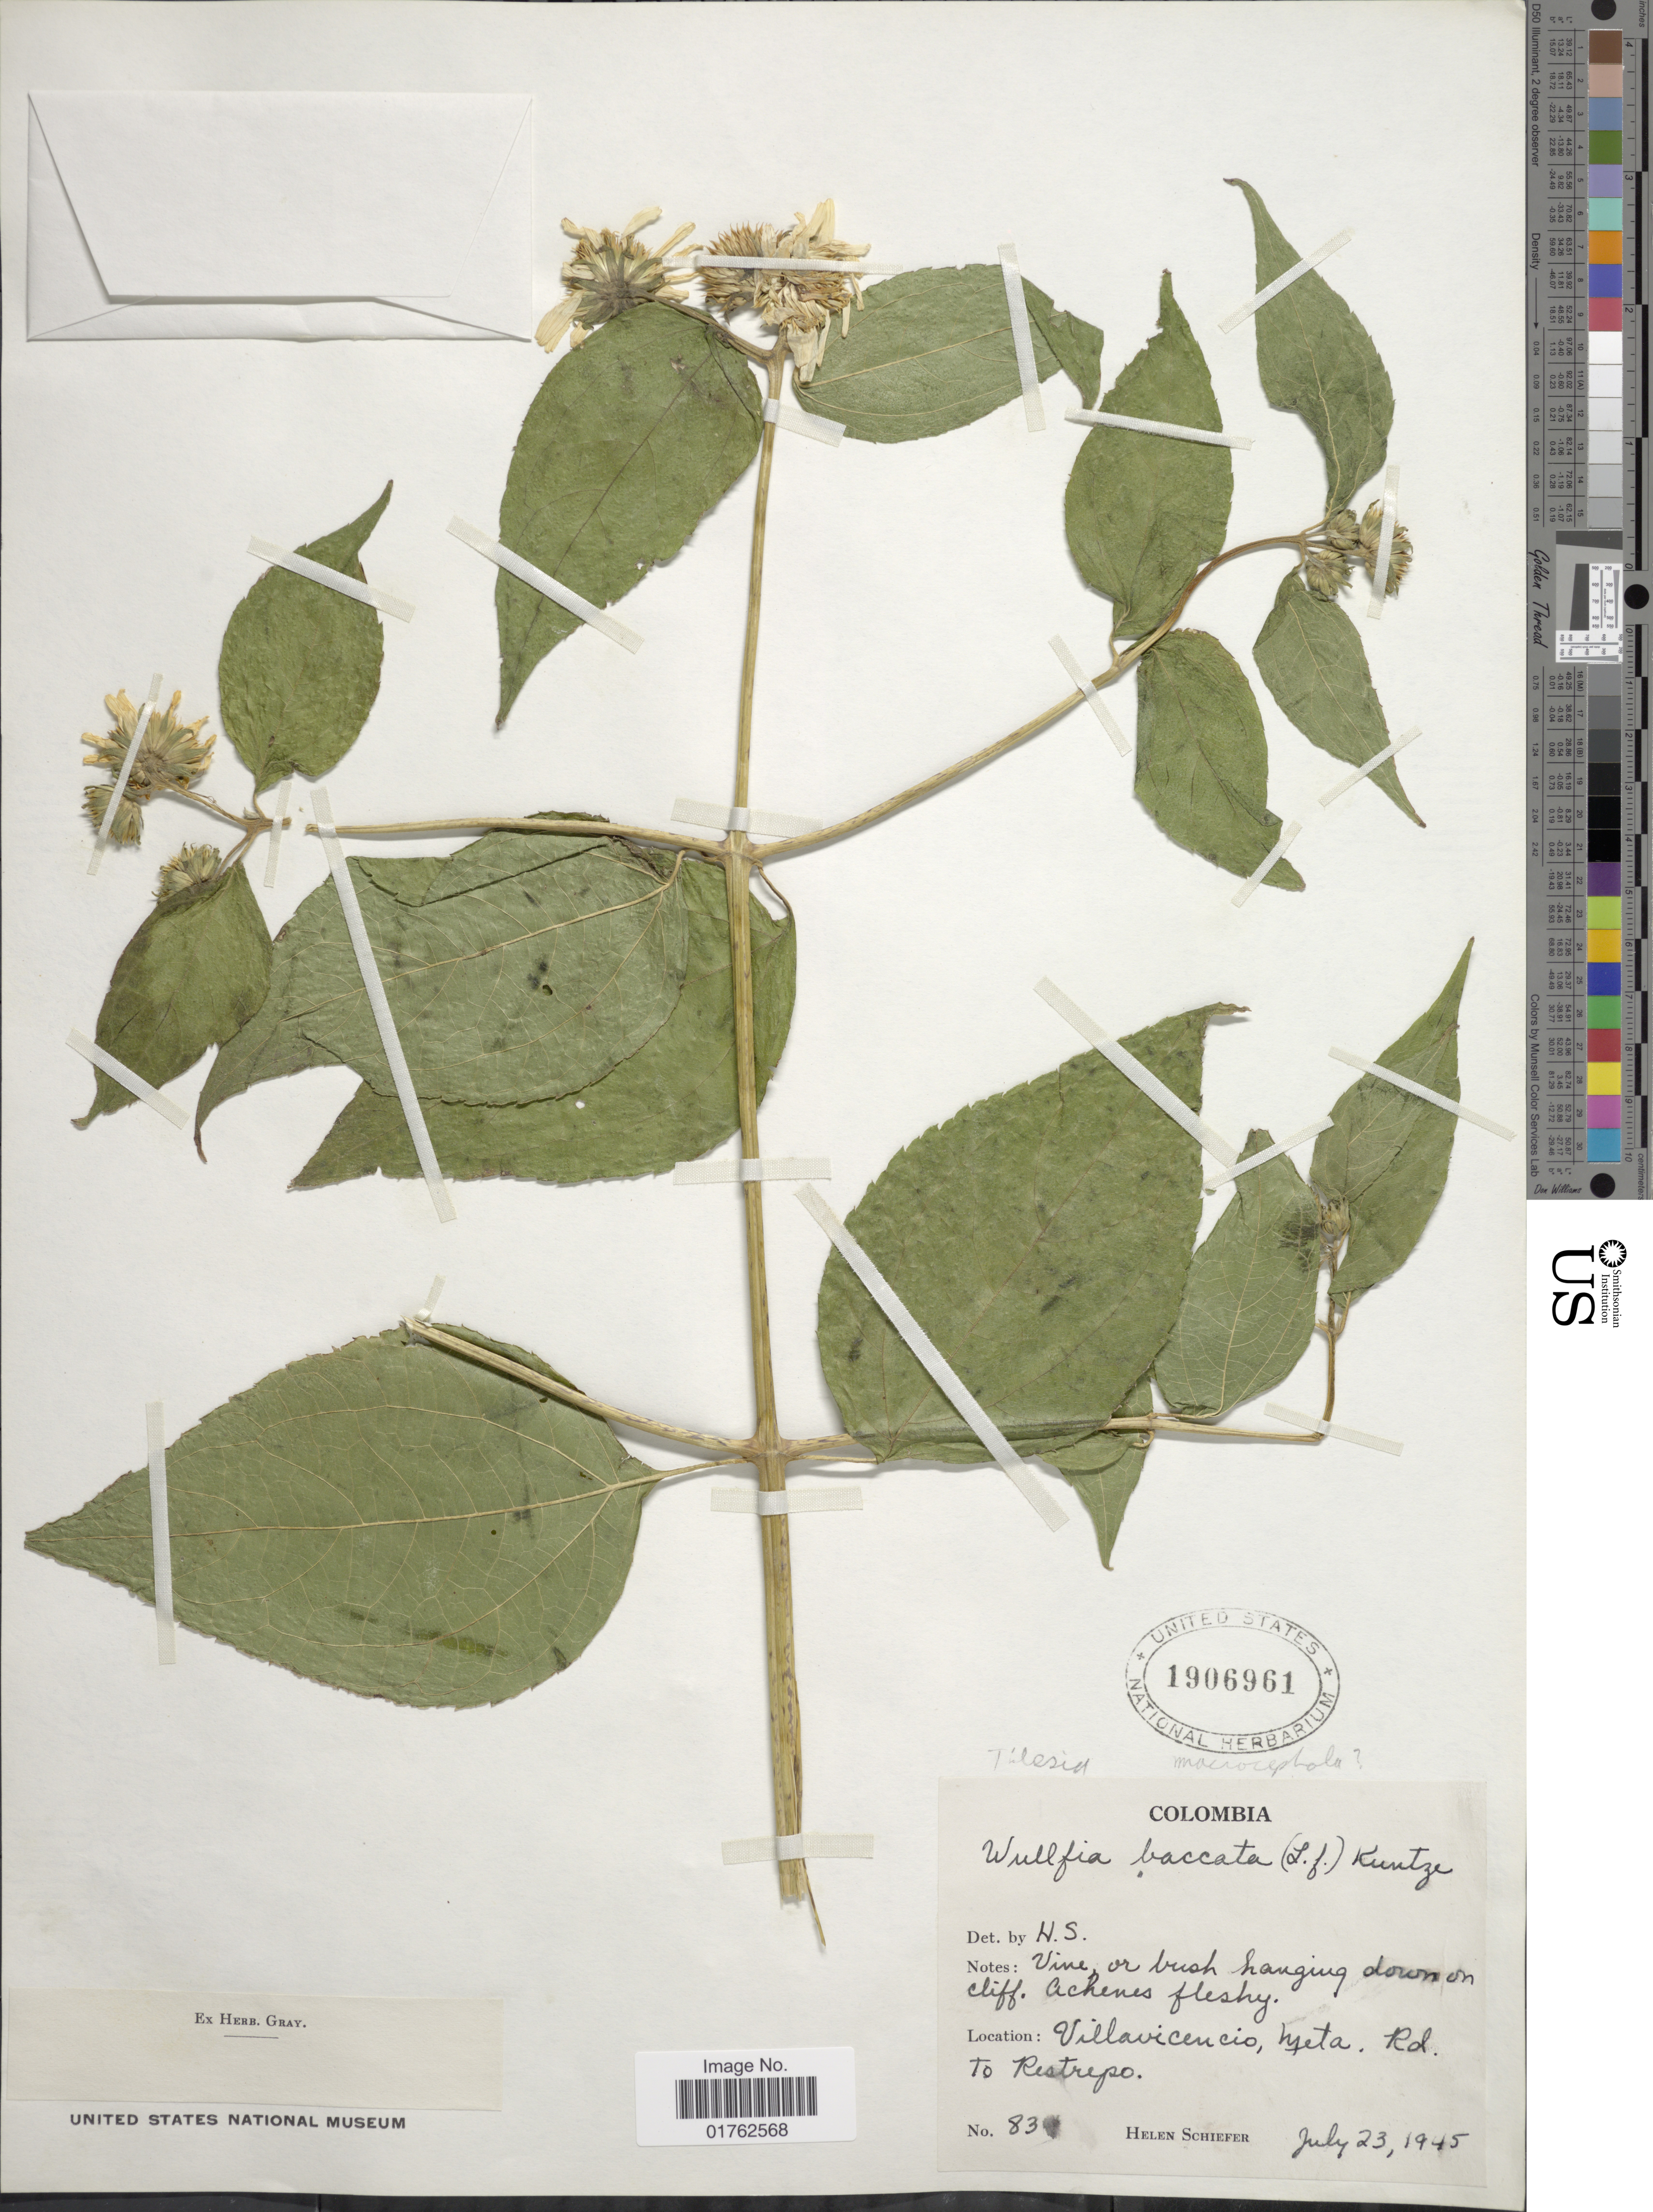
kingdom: Plantae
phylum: Tracheophyta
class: Magnoliopsida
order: Asterales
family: Asteraceae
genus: Wulffia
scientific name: Wulffia macrocephala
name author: H. Rob.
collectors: H. Schiefer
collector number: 83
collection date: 1945-07-23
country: Colombia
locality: Villvicencio meta. Rd. To Restrepo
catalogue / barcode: US 1906961